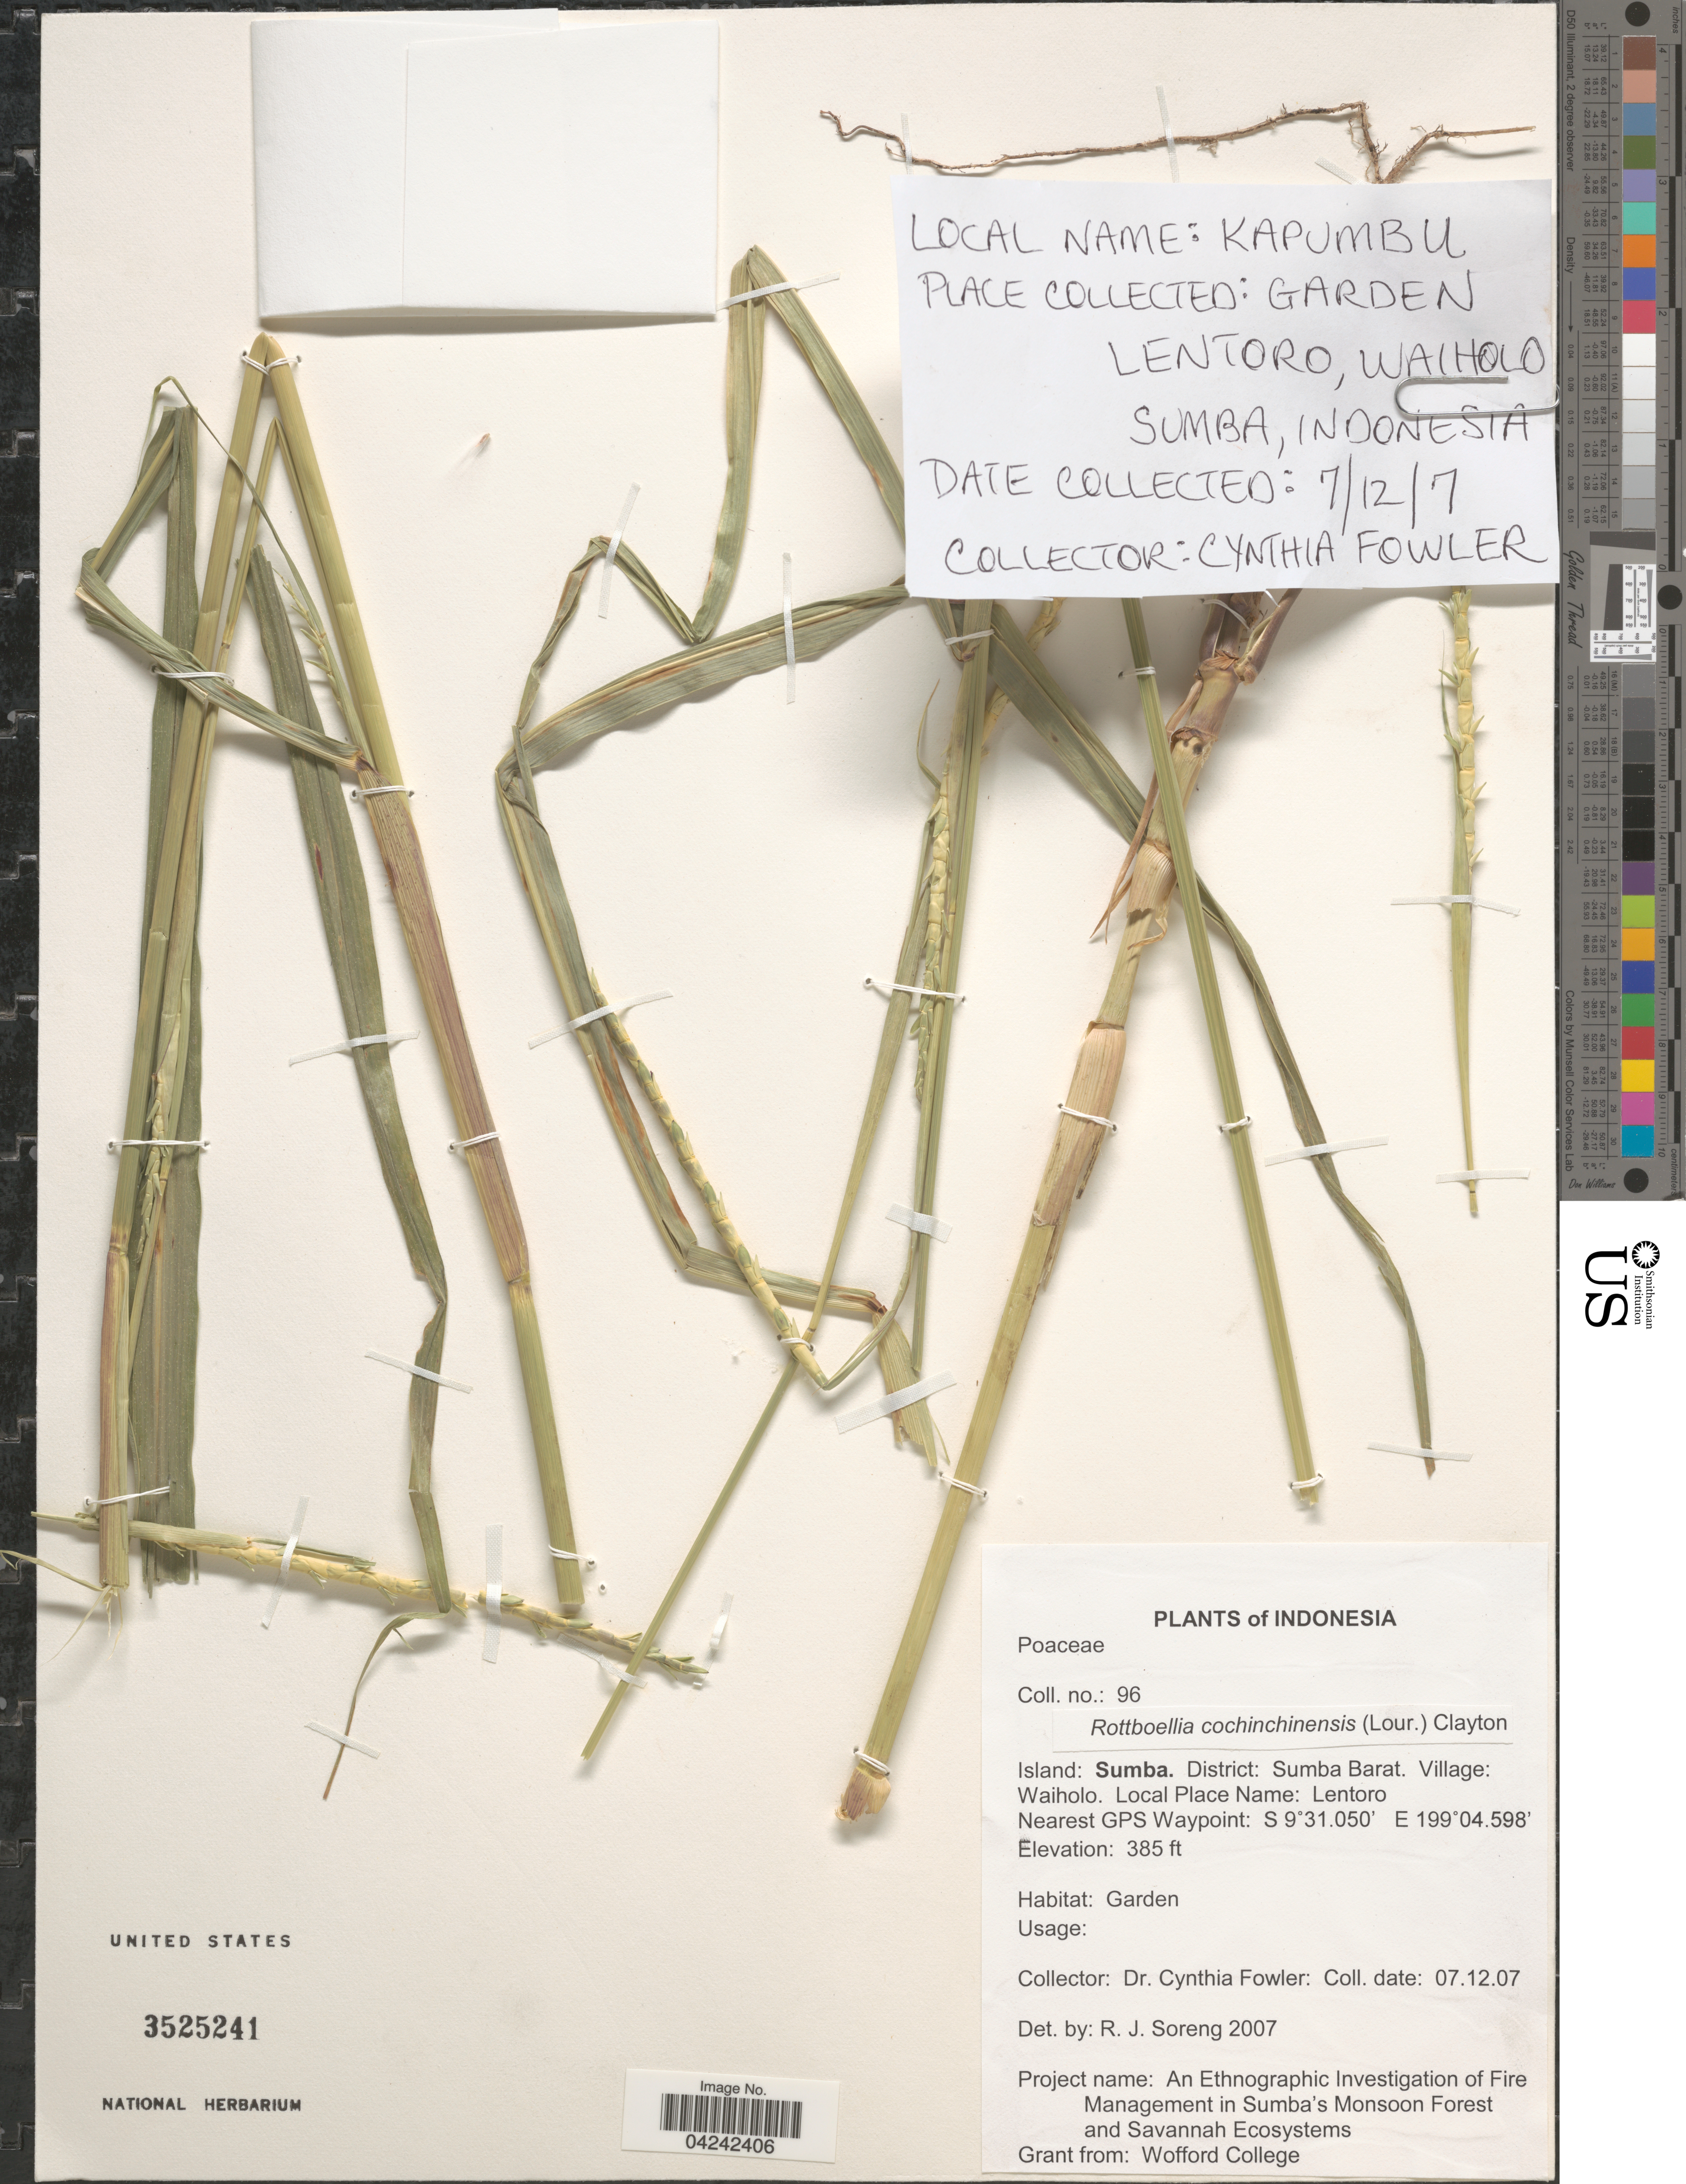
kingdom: Plantae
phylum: Tracheophyta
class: Liliopsida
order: Poales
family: Poaceae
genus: Rottboellia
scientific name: Rottboellia cochinchinensis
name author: (Lour.) Clayton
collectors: C. Fowler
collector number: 96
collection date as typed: Transcribed d/m/y: 7/12/7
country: Indonesia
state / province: Nusa Tenggara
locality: Garden Lentoro, Waiholo. Island: Sumba. District: Sumba Barat. Village: Waiholo.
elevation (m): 117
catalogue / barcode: US 3525241